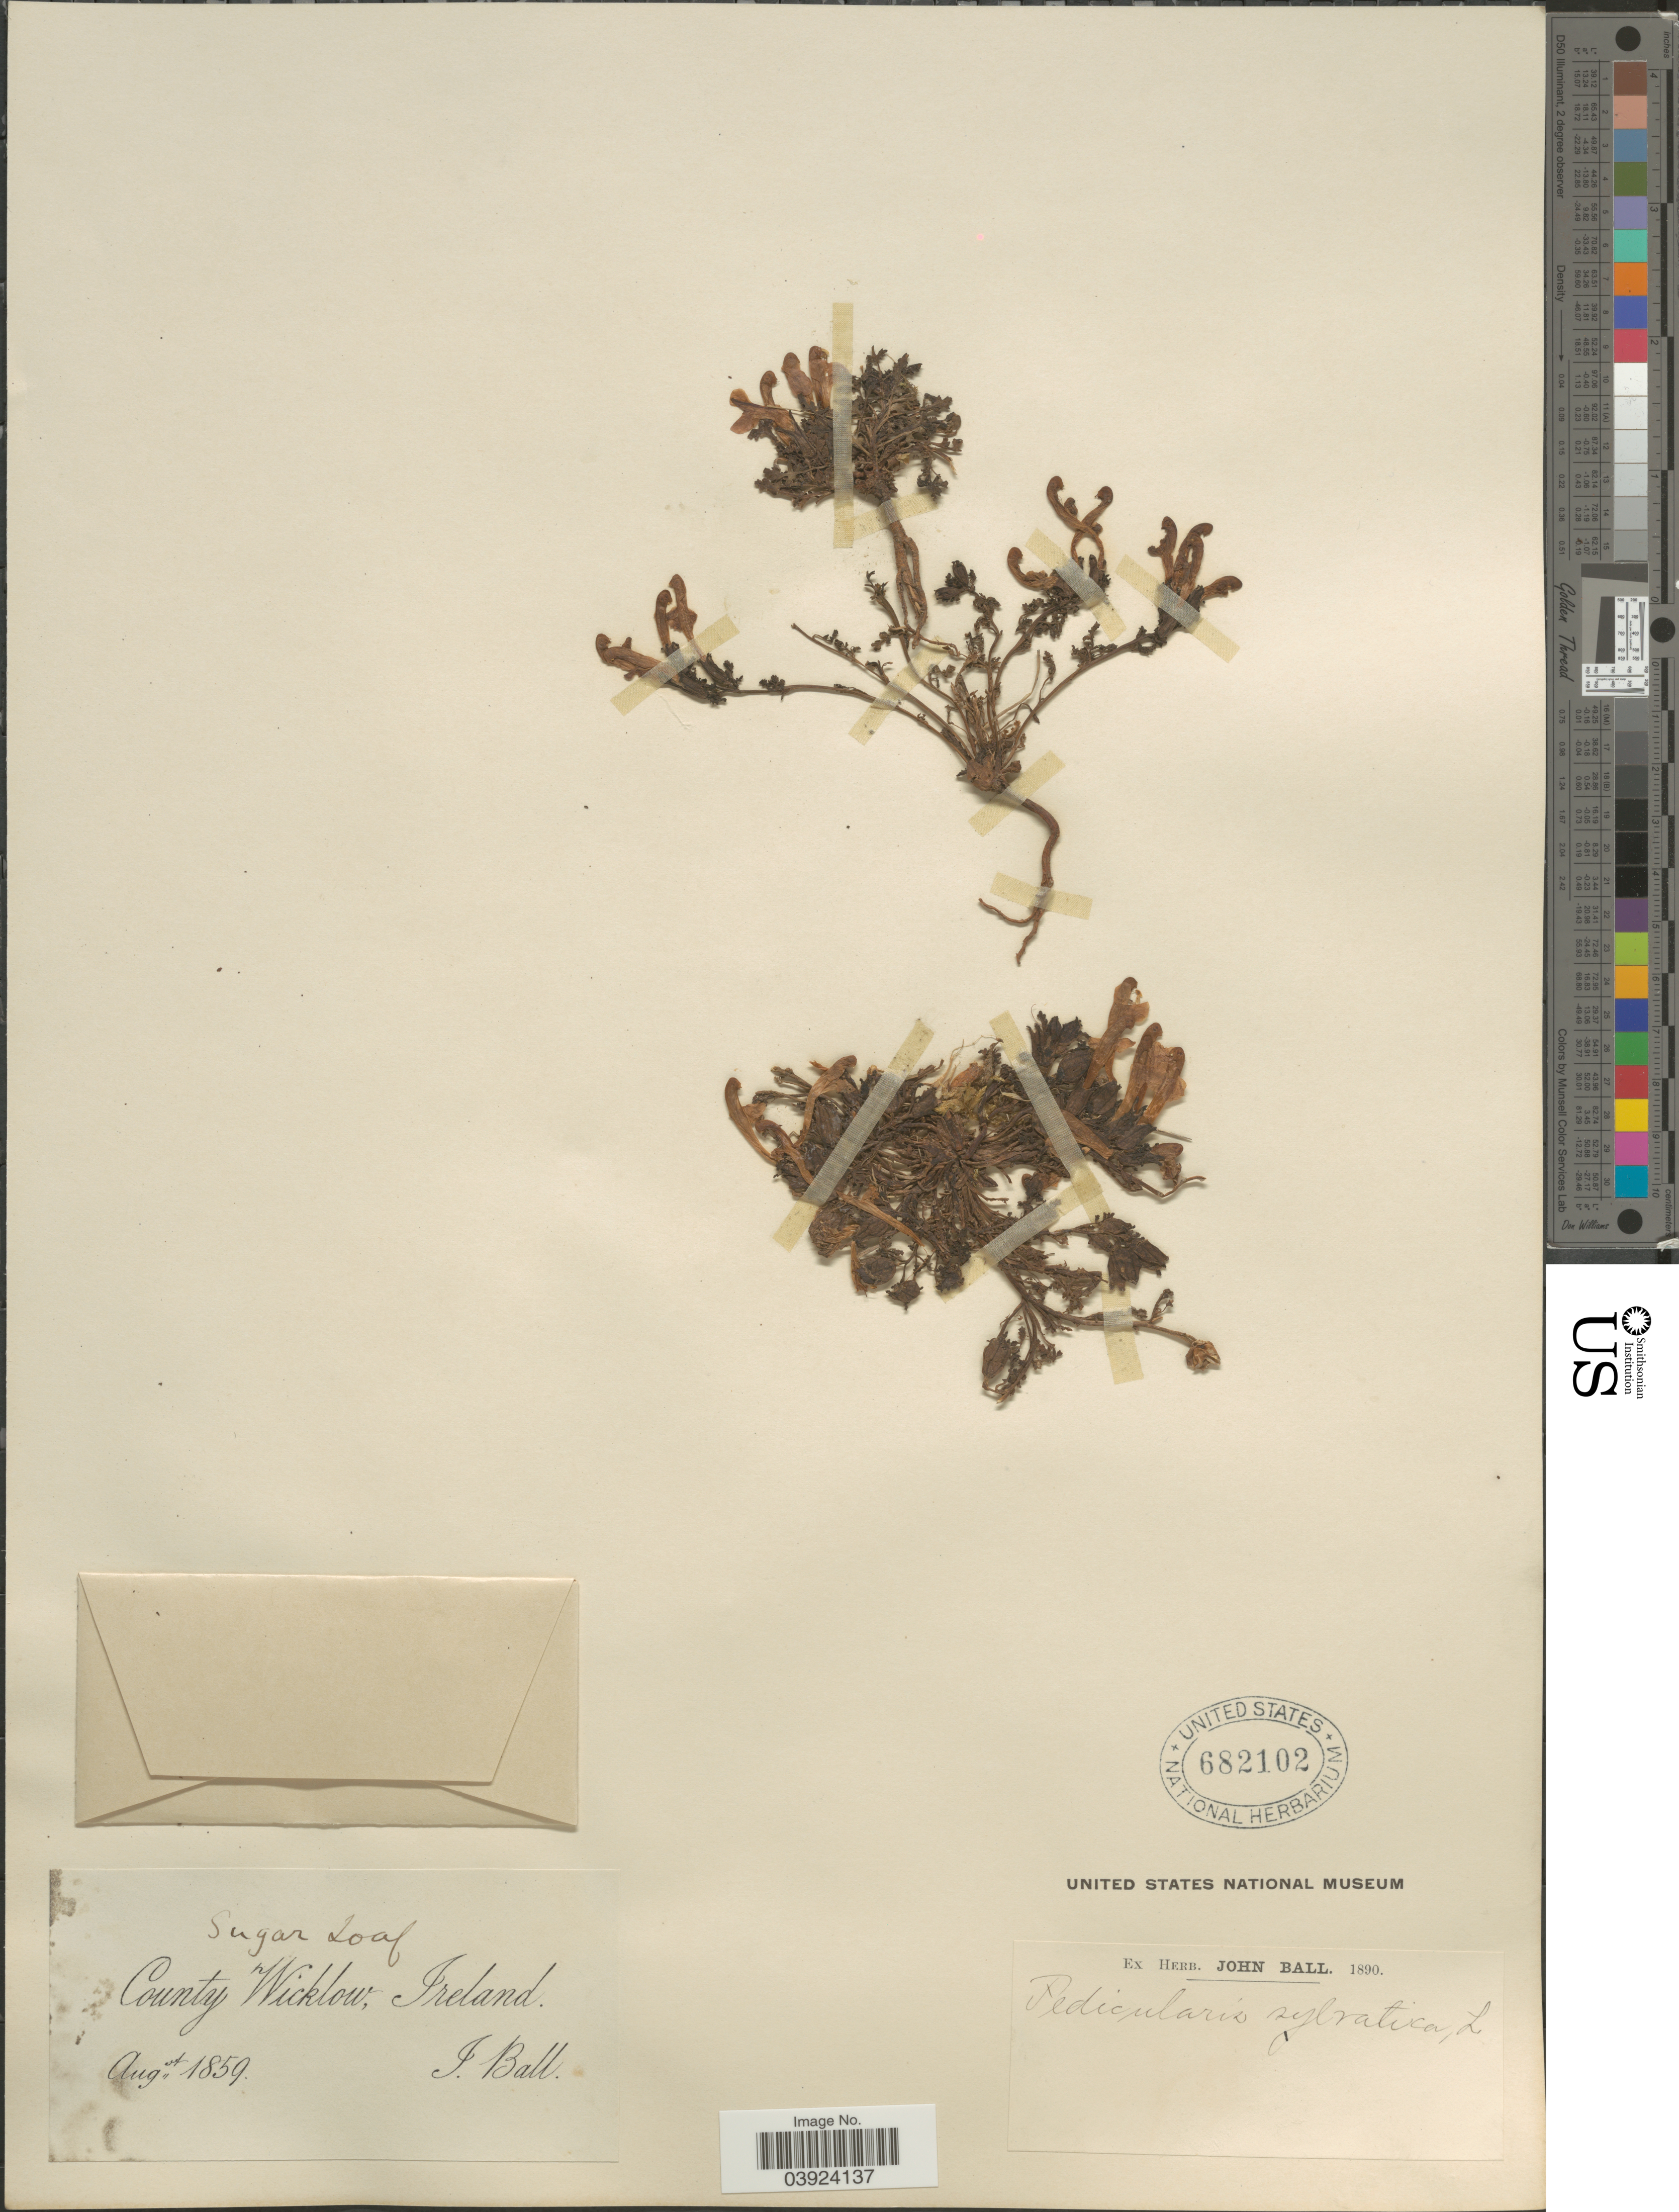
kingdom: Plantae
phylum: Tracheophyta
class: Magnoliopsida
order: Lamiales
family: Orobanchaceae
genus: Pedicularis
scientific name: Pedicularis sylvatica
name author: L.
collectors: J. Ball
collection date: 1859-08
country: Ireland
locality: Sugar Loaf. County Wicklow.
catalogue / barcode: US 682102